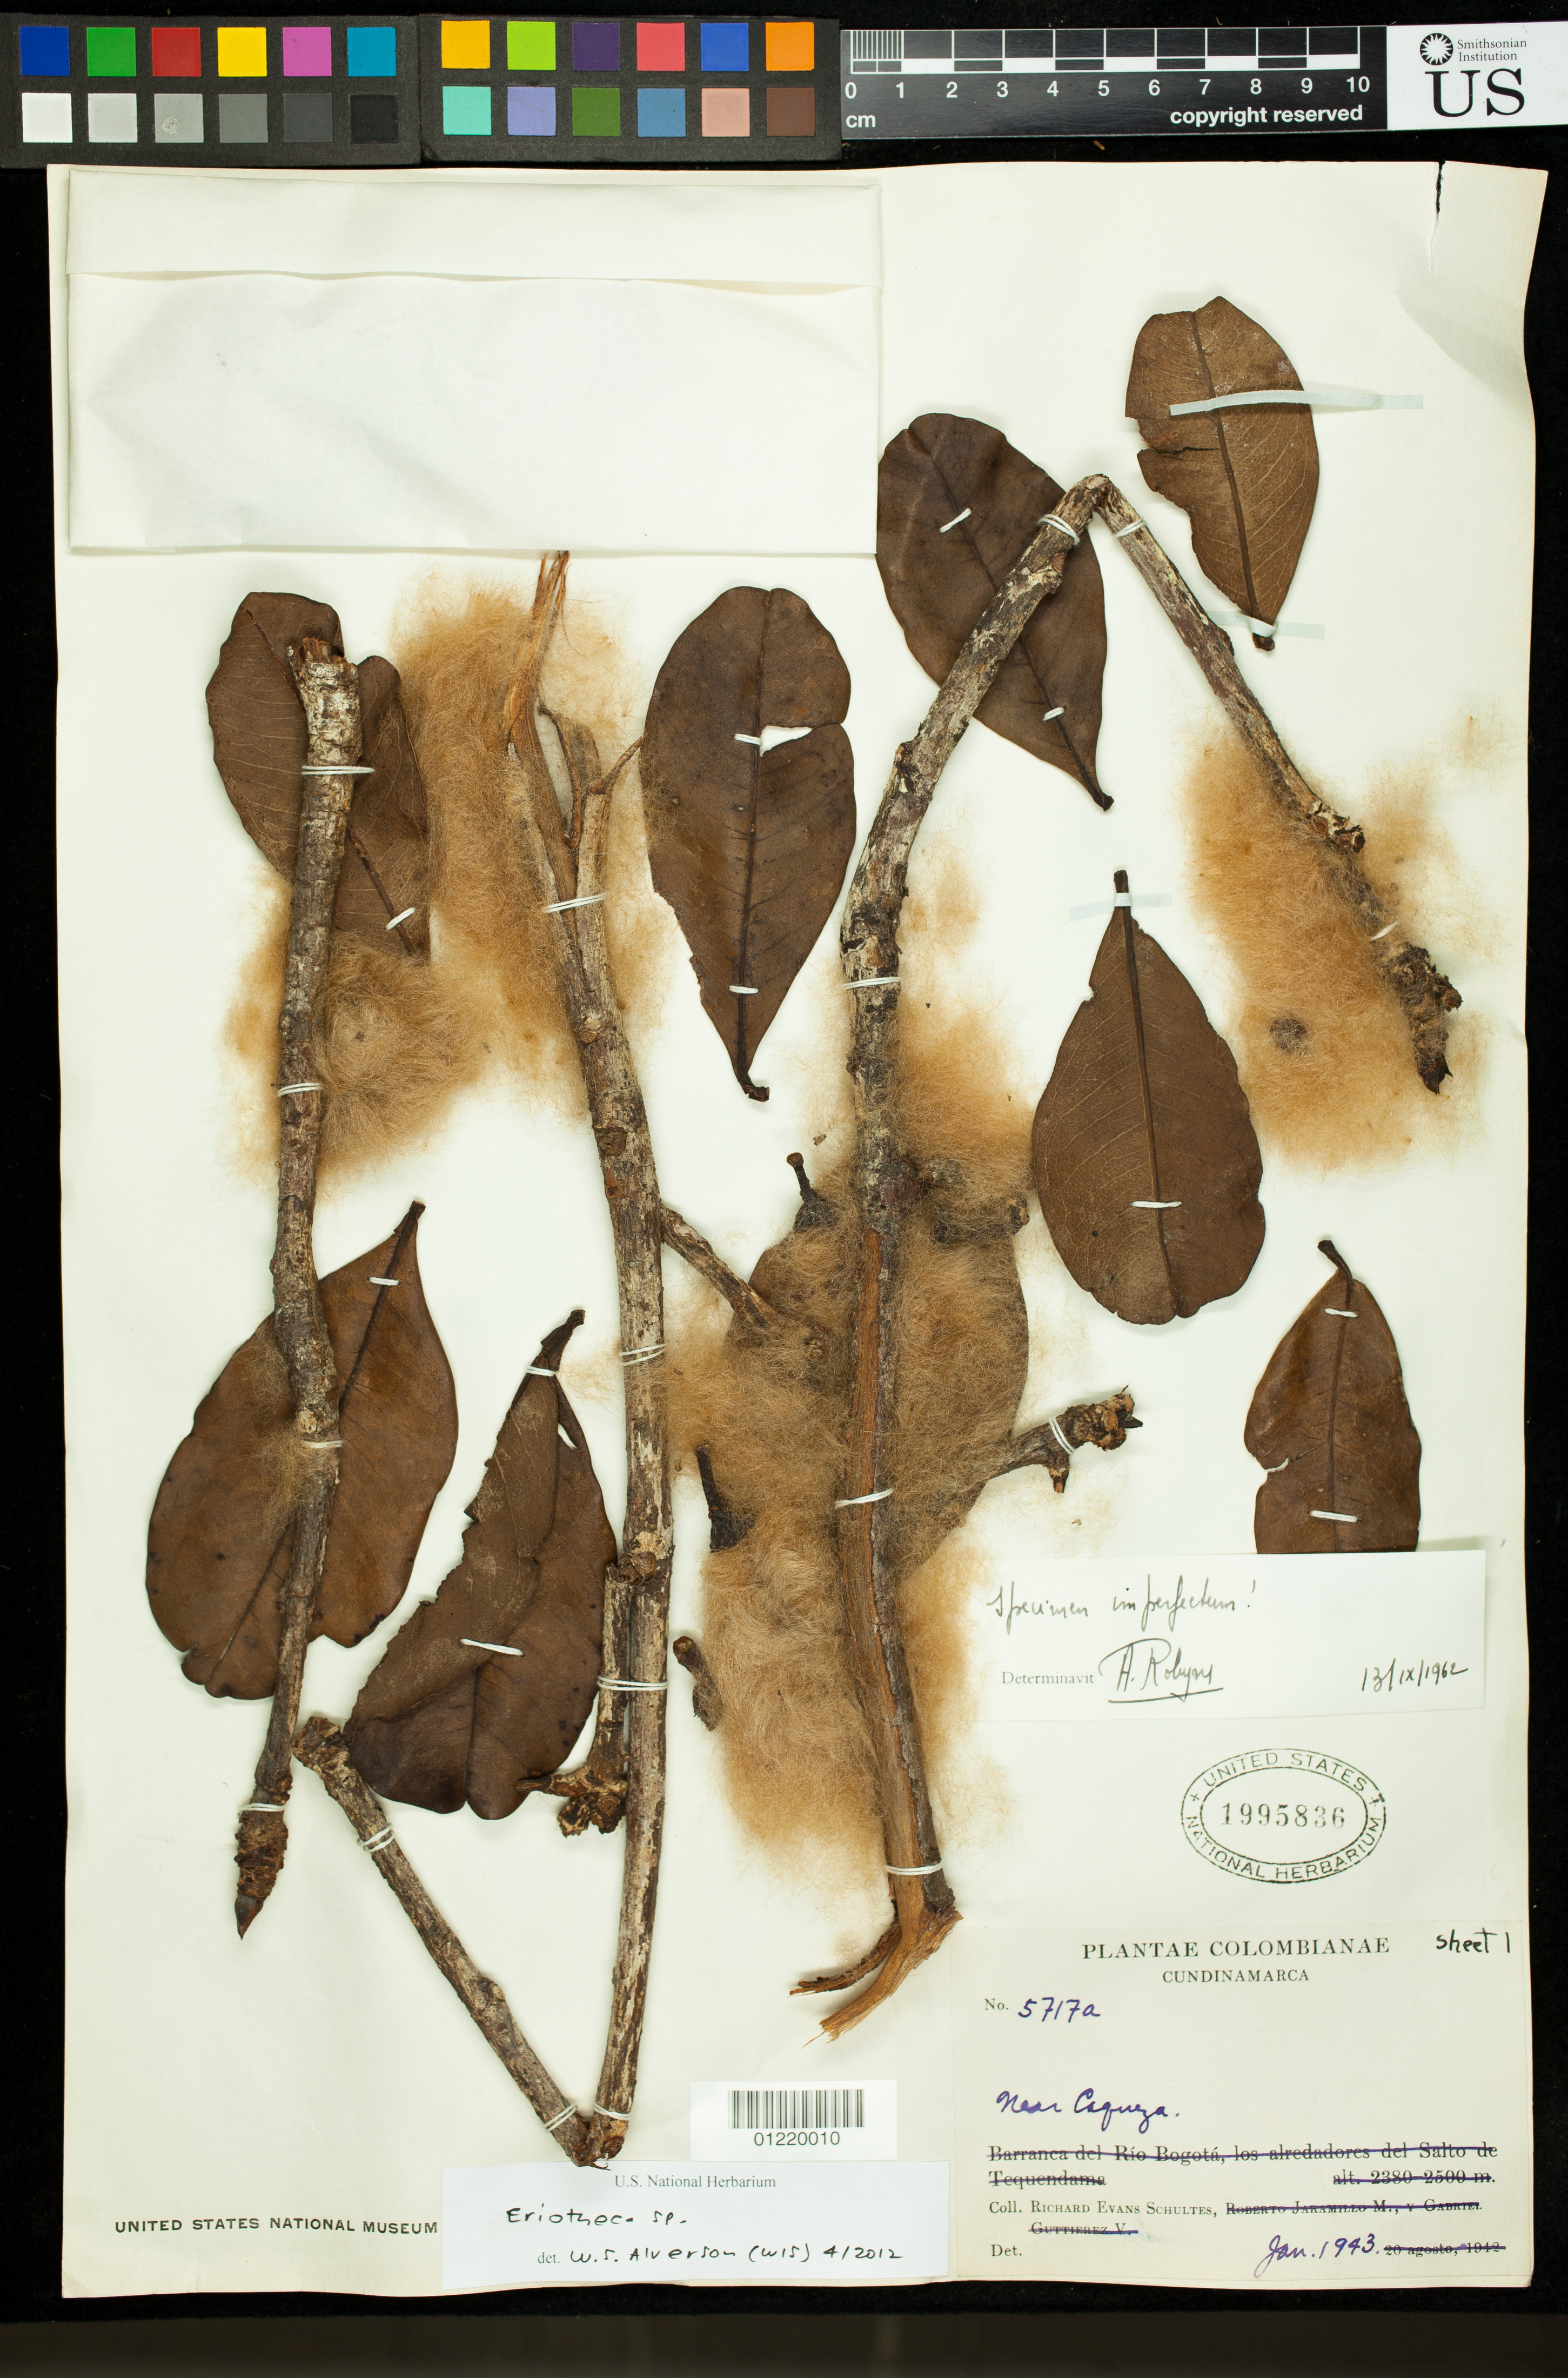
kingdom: Plantae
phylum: Tracheophyta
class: Magnoliopsida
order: Malvales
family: Malvaceae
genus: Pachira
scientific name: Pachira sp.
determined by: Dorr, Laurence J., Curator (BOT), Smithsonian Institution - National Museum of Natural History (UNITED STATES)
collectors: R. E. Schultes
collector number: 5717a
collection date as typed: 1943-01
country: Colombia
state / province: Cundinamarca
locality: near Cáqueza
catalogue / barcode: US 1995836